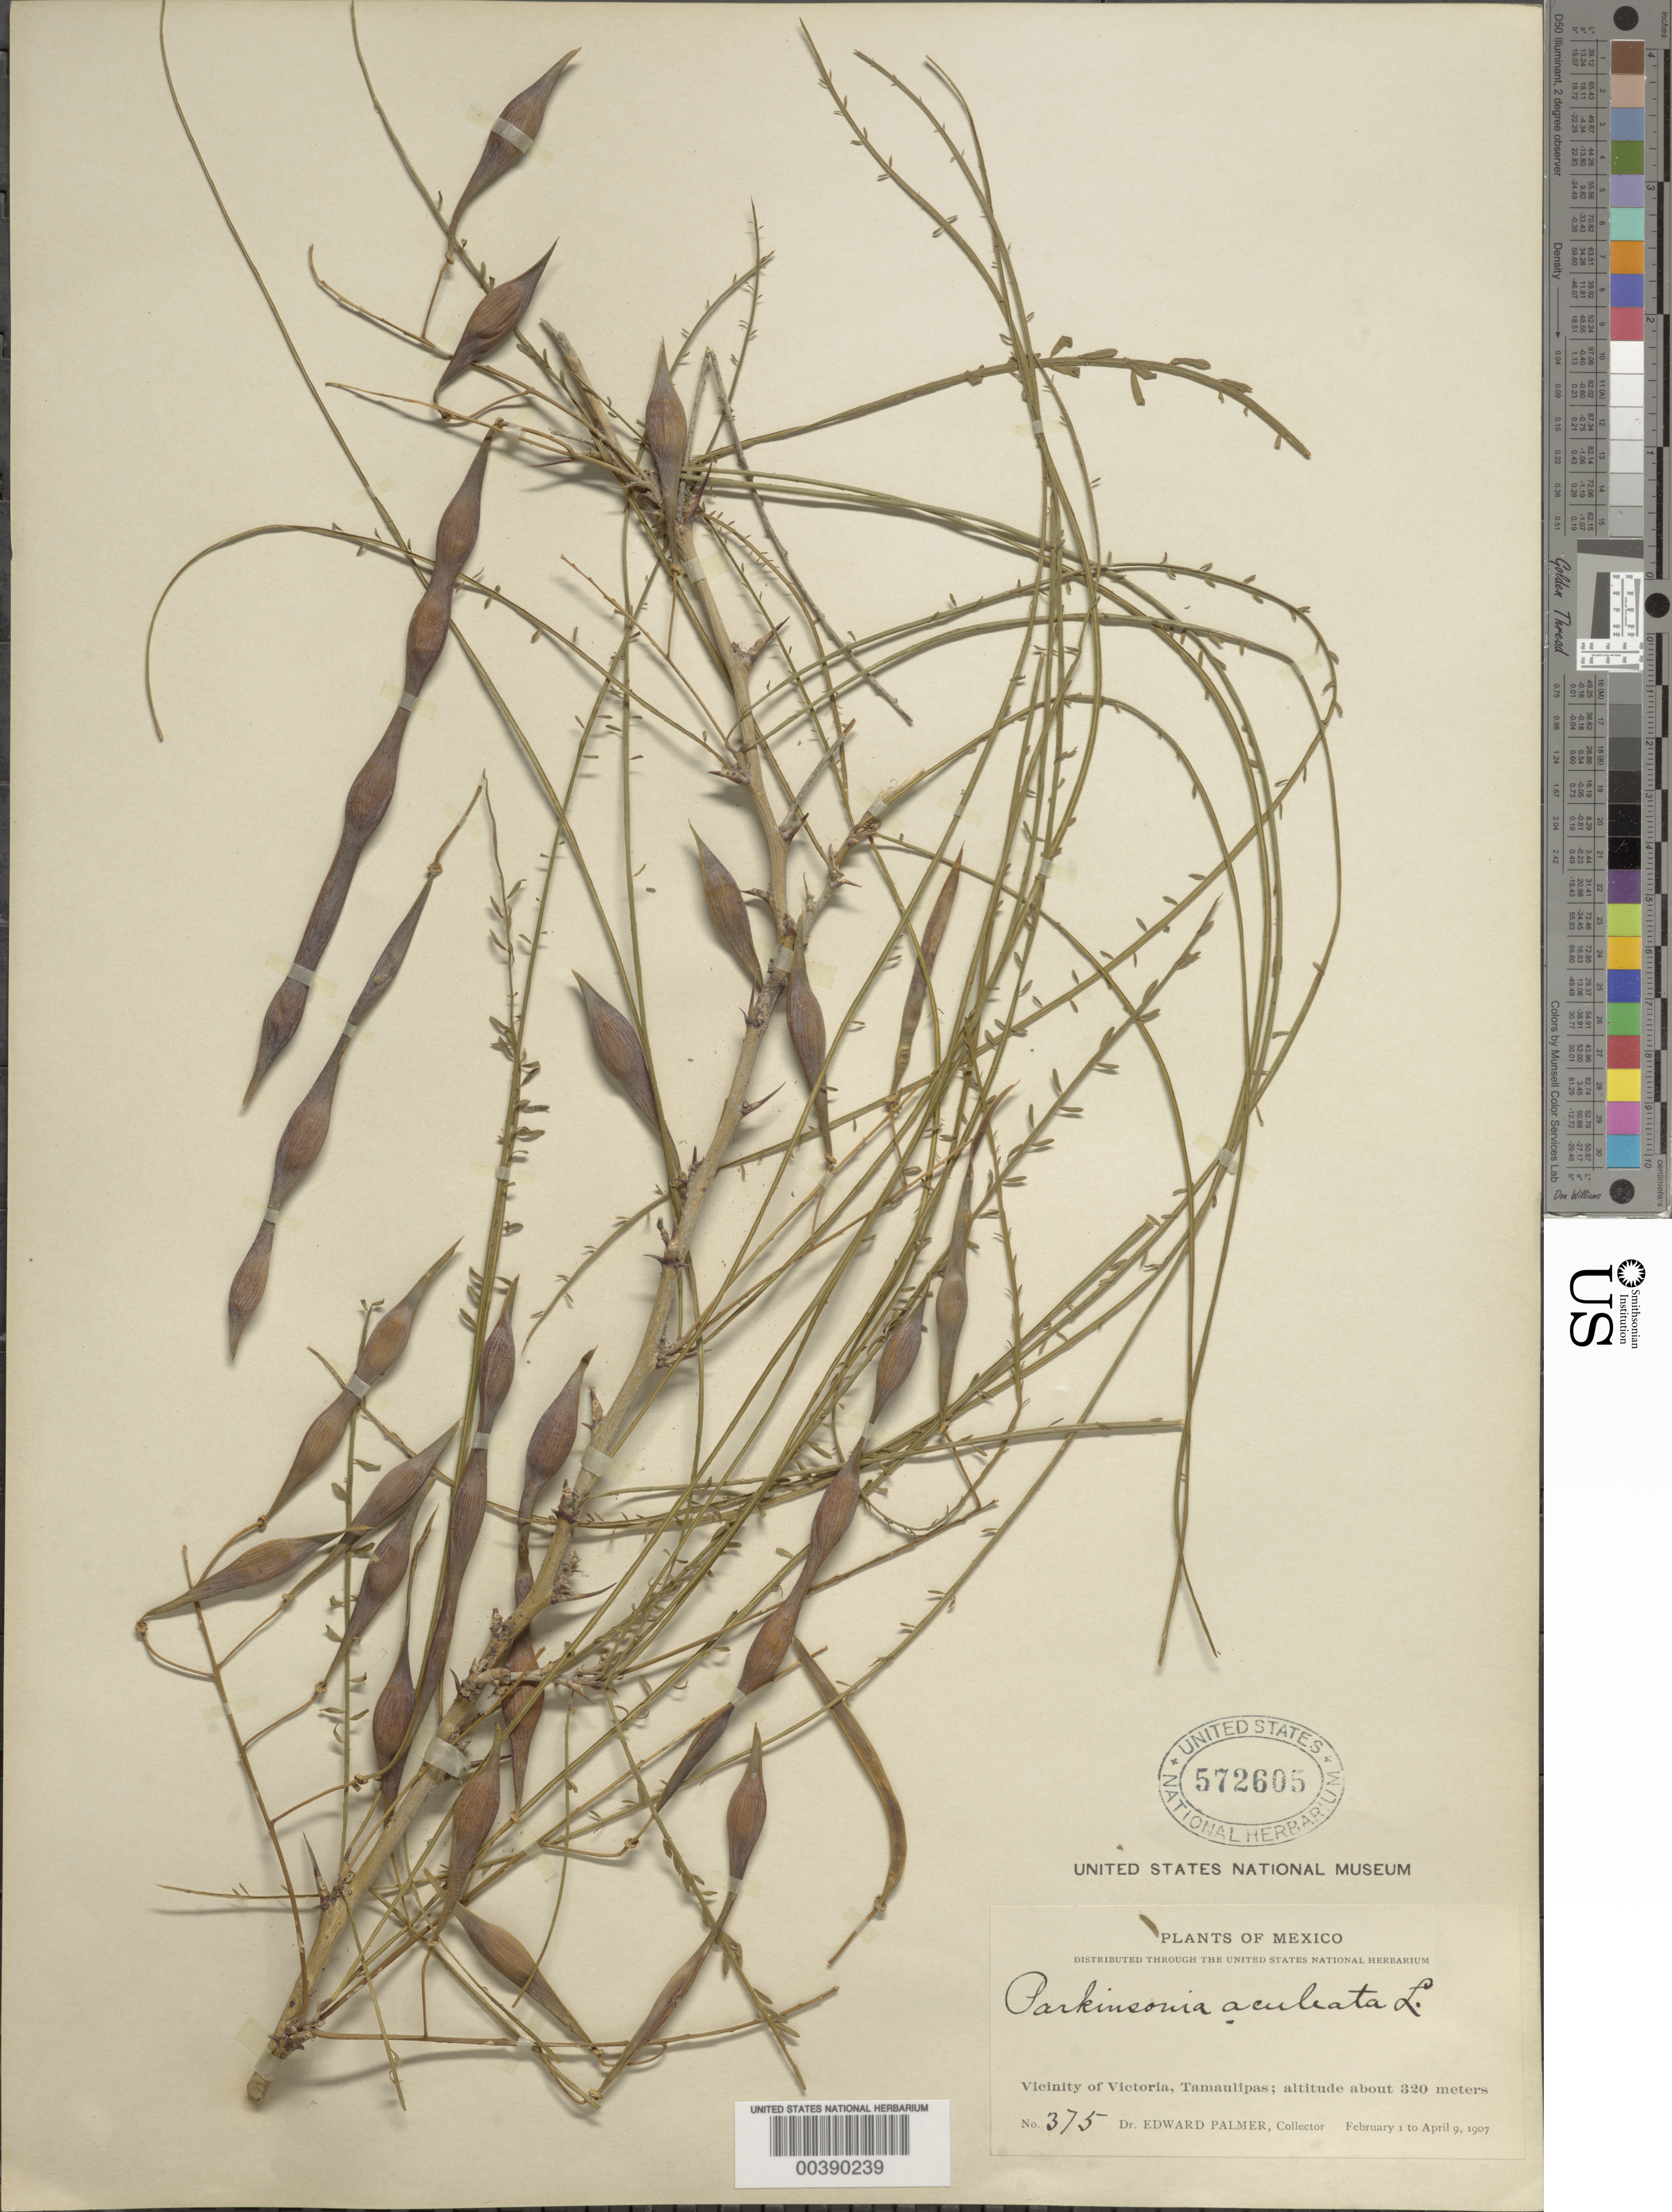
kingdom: Plantae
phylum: Tracheophyta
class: Magnoliopsida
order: Fabales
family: Fabaceae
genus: Parkinsonia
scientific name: Parkinsonia aculeata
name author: L.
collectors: E. Palmer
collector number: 375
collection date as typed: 01 Feb 1907 to 09 Apr 1907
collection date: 1907-02-01/1907-04-09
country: Mexico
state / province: Tamaulipas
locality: Vicinity of Victoria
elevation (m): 320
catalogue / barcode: US 572605